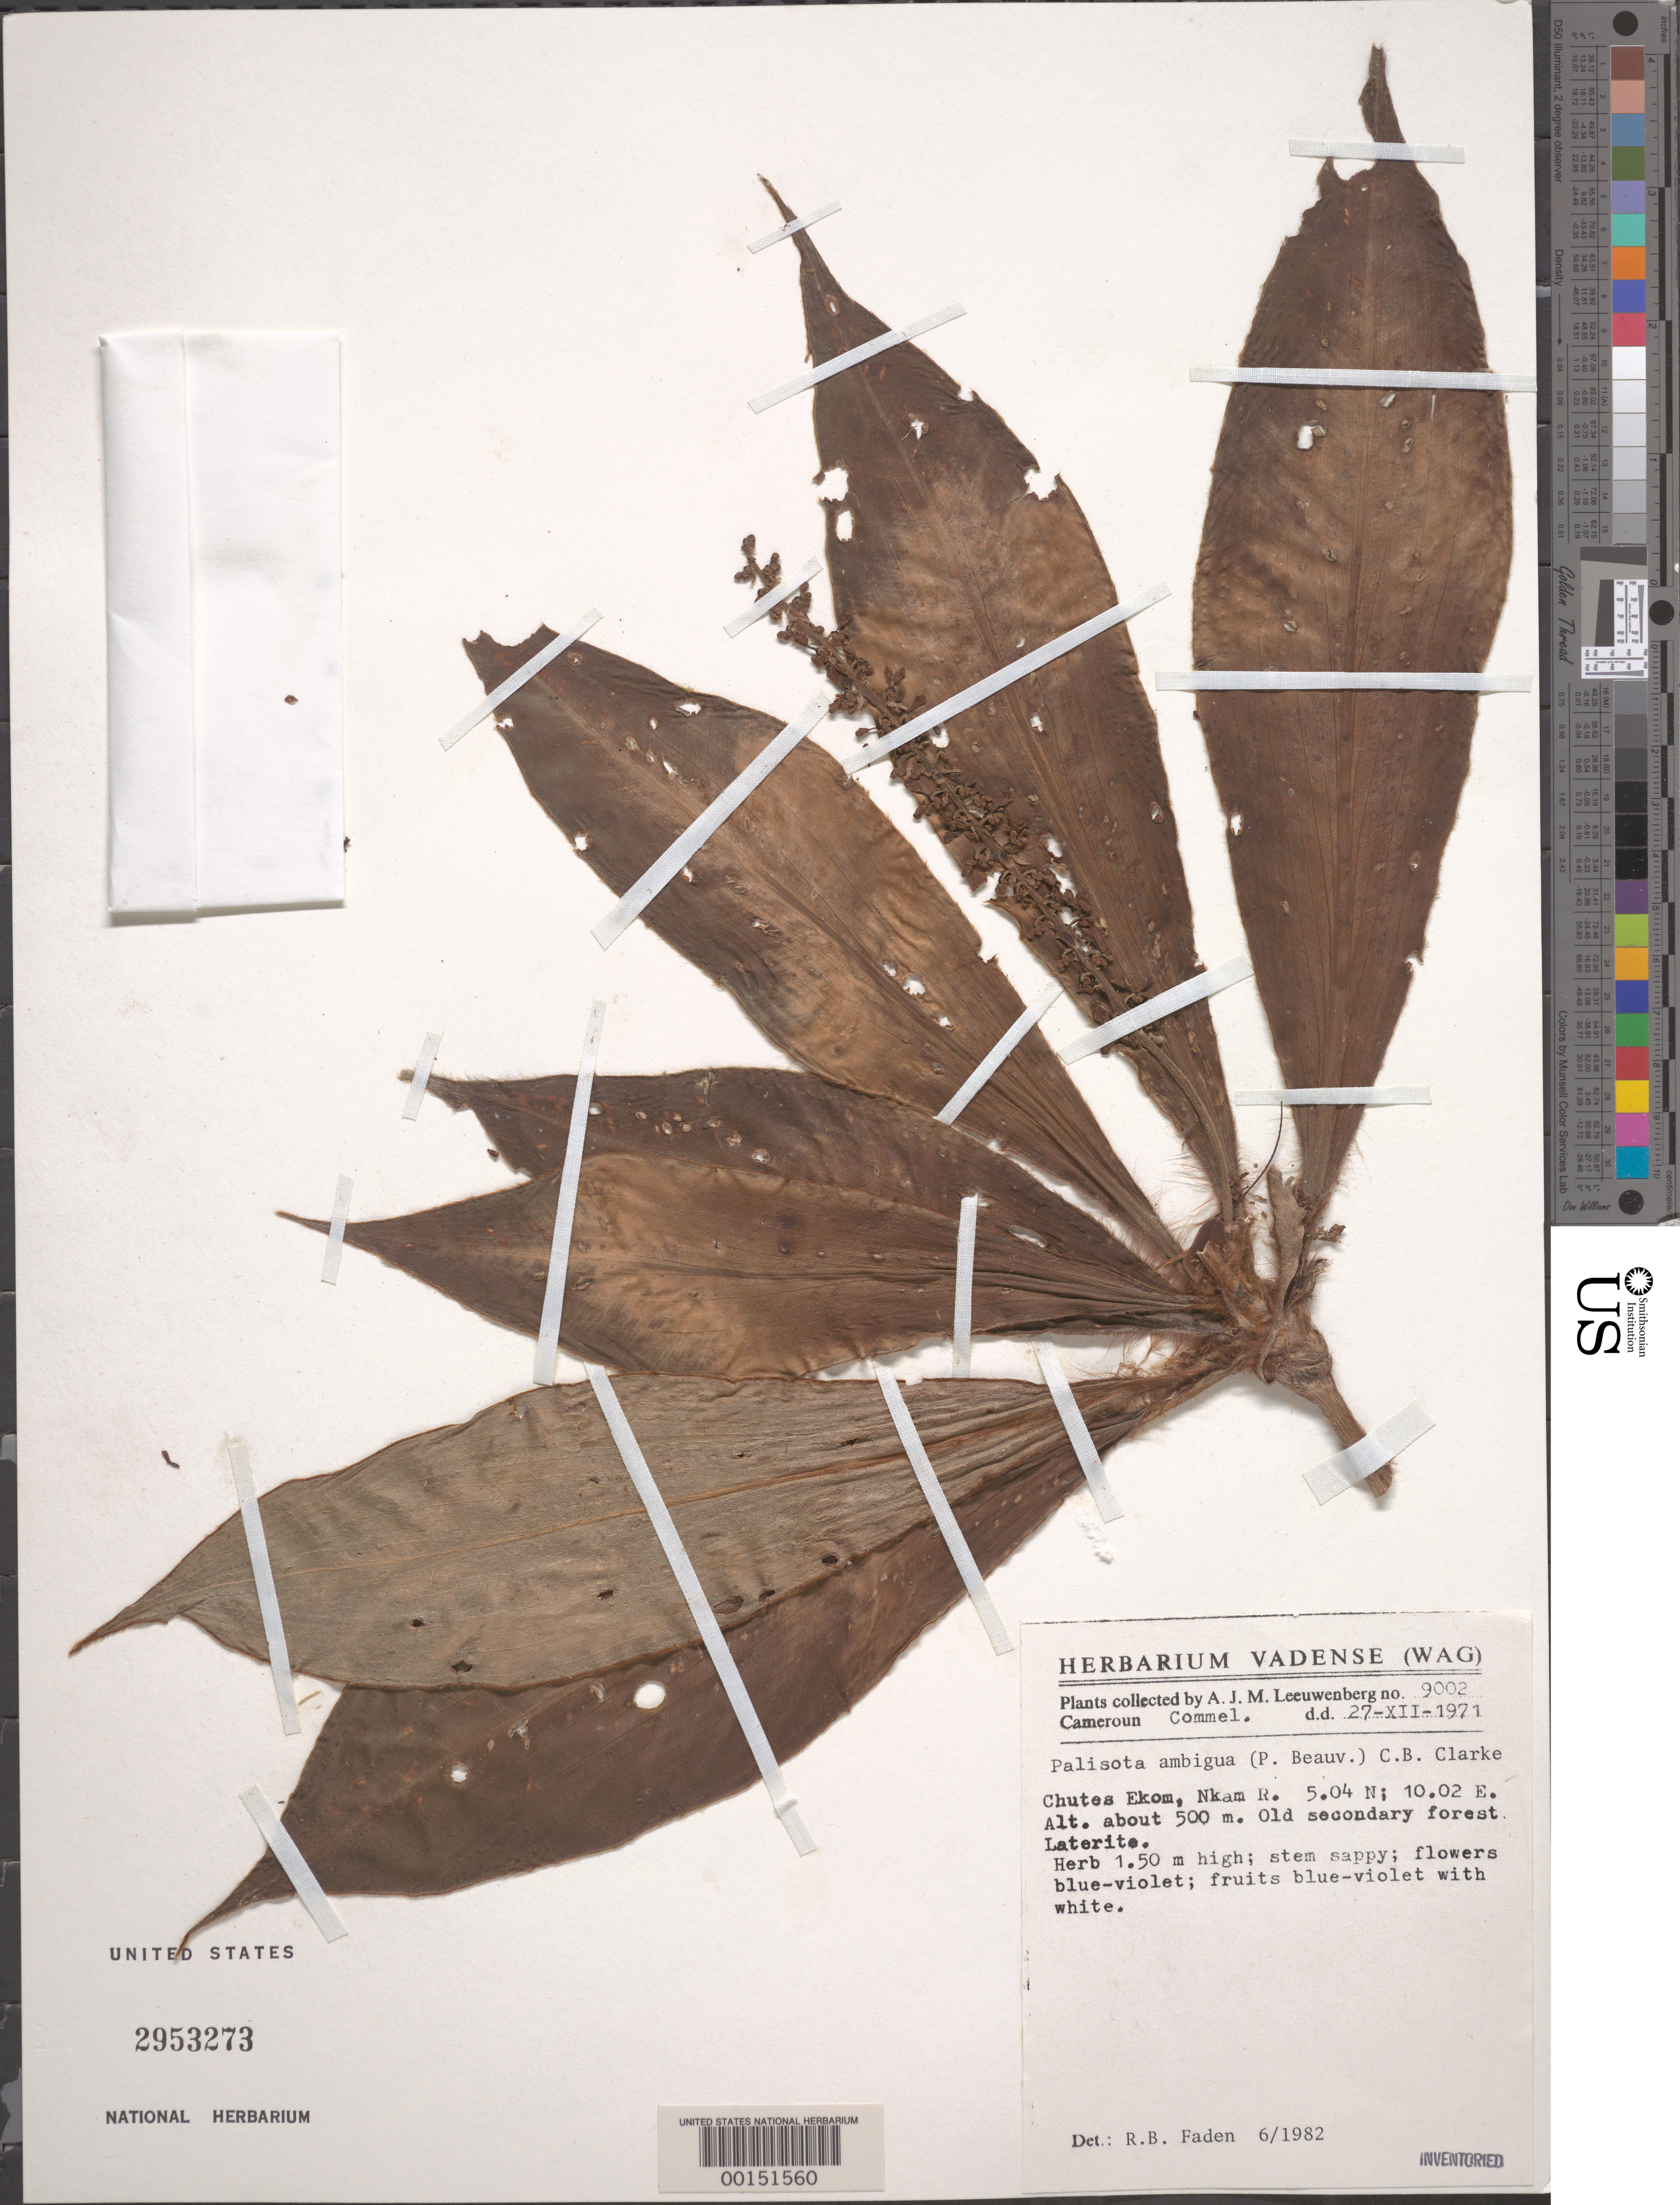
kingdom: Plantae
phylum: Tracheophyta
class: Liliopsida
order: Commelinales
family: Commelinaceae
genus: Palisota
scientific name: Palisota ambigua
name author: (P. Beauv.) C.B. Clarke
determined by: Faden, Robert B., (US), Smithsonian Institution - National Museum of Natural History (UNITED STATES)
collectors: A. J. M. Leeuwenberg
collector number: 9002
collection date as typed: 27 Dec 1971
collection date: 1971-12-27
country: Cameroon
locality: Chutes ekom, nkam r.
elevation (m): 500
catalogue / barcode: US 2953273